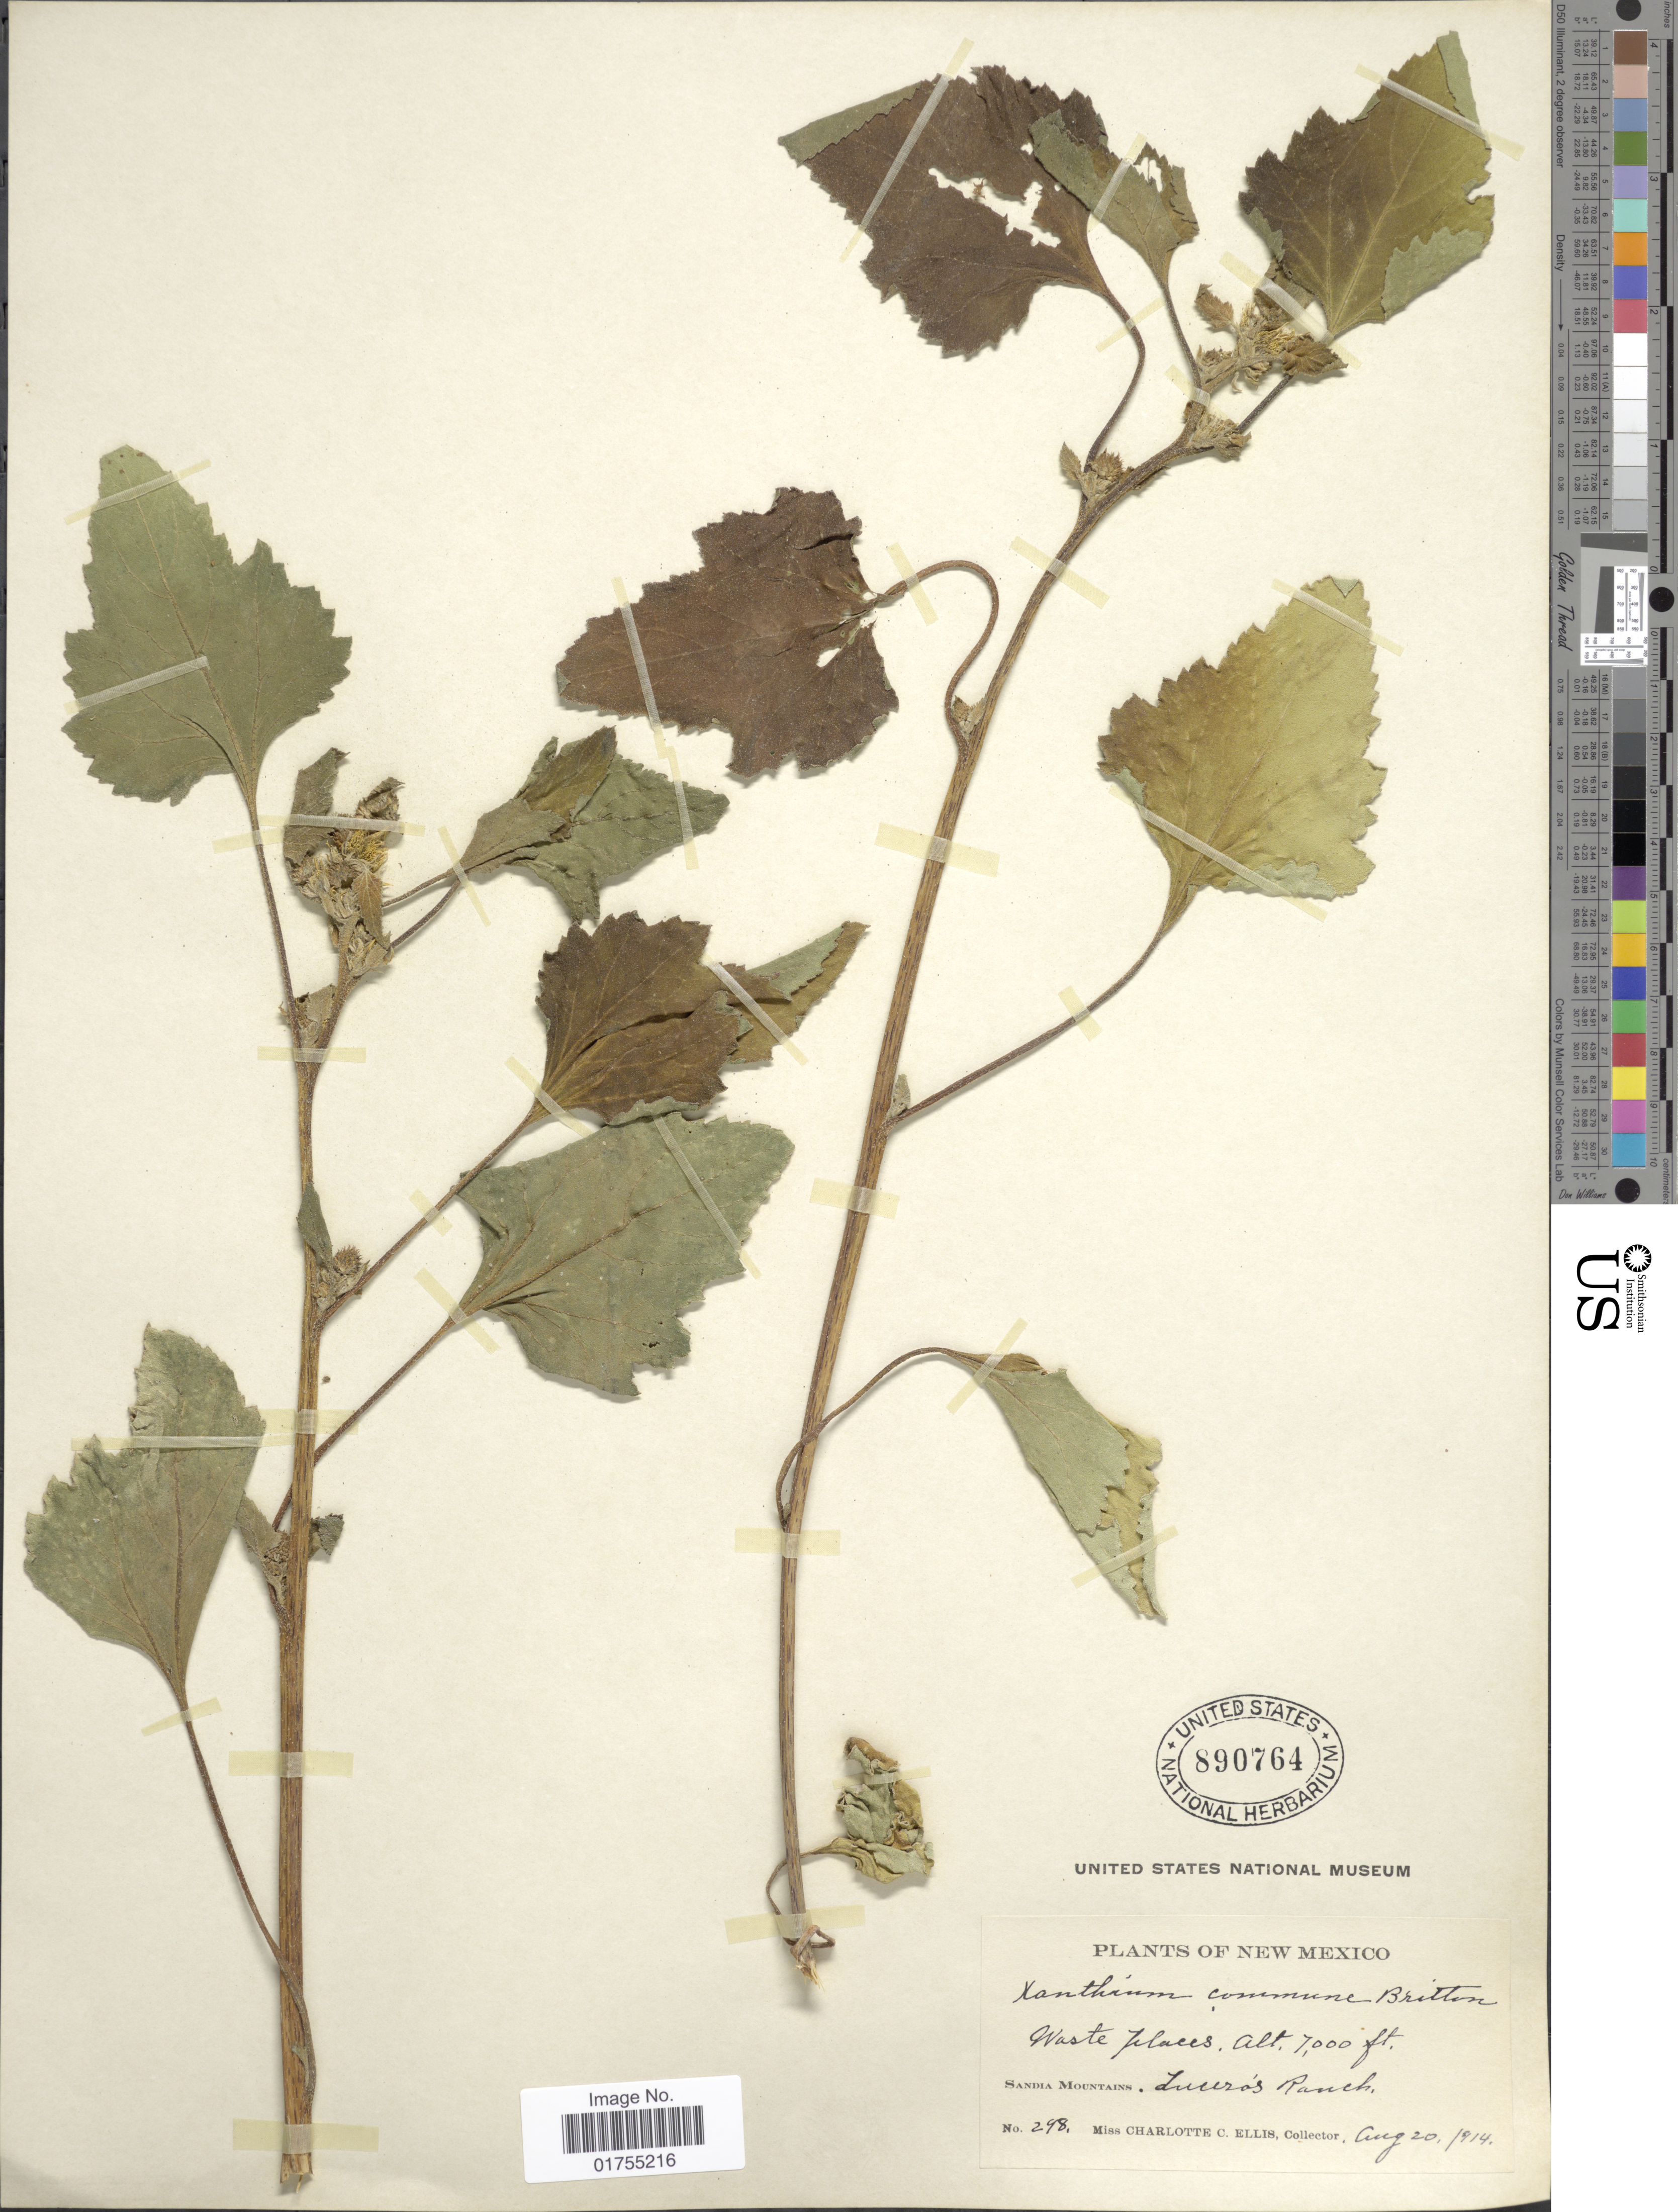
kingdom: Plantae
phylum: Tracheophyta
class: Magnoliopsida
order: Asterales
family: Asteraceae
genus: Xanthium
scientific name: Xanthium strumarium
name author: L.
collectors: C. C. Ellis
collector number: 298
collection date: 1914-08-20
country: United States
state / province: New Mexico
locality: Lucero's Ranch, Sandia Mountains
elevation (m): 2134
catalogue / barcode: US 890764